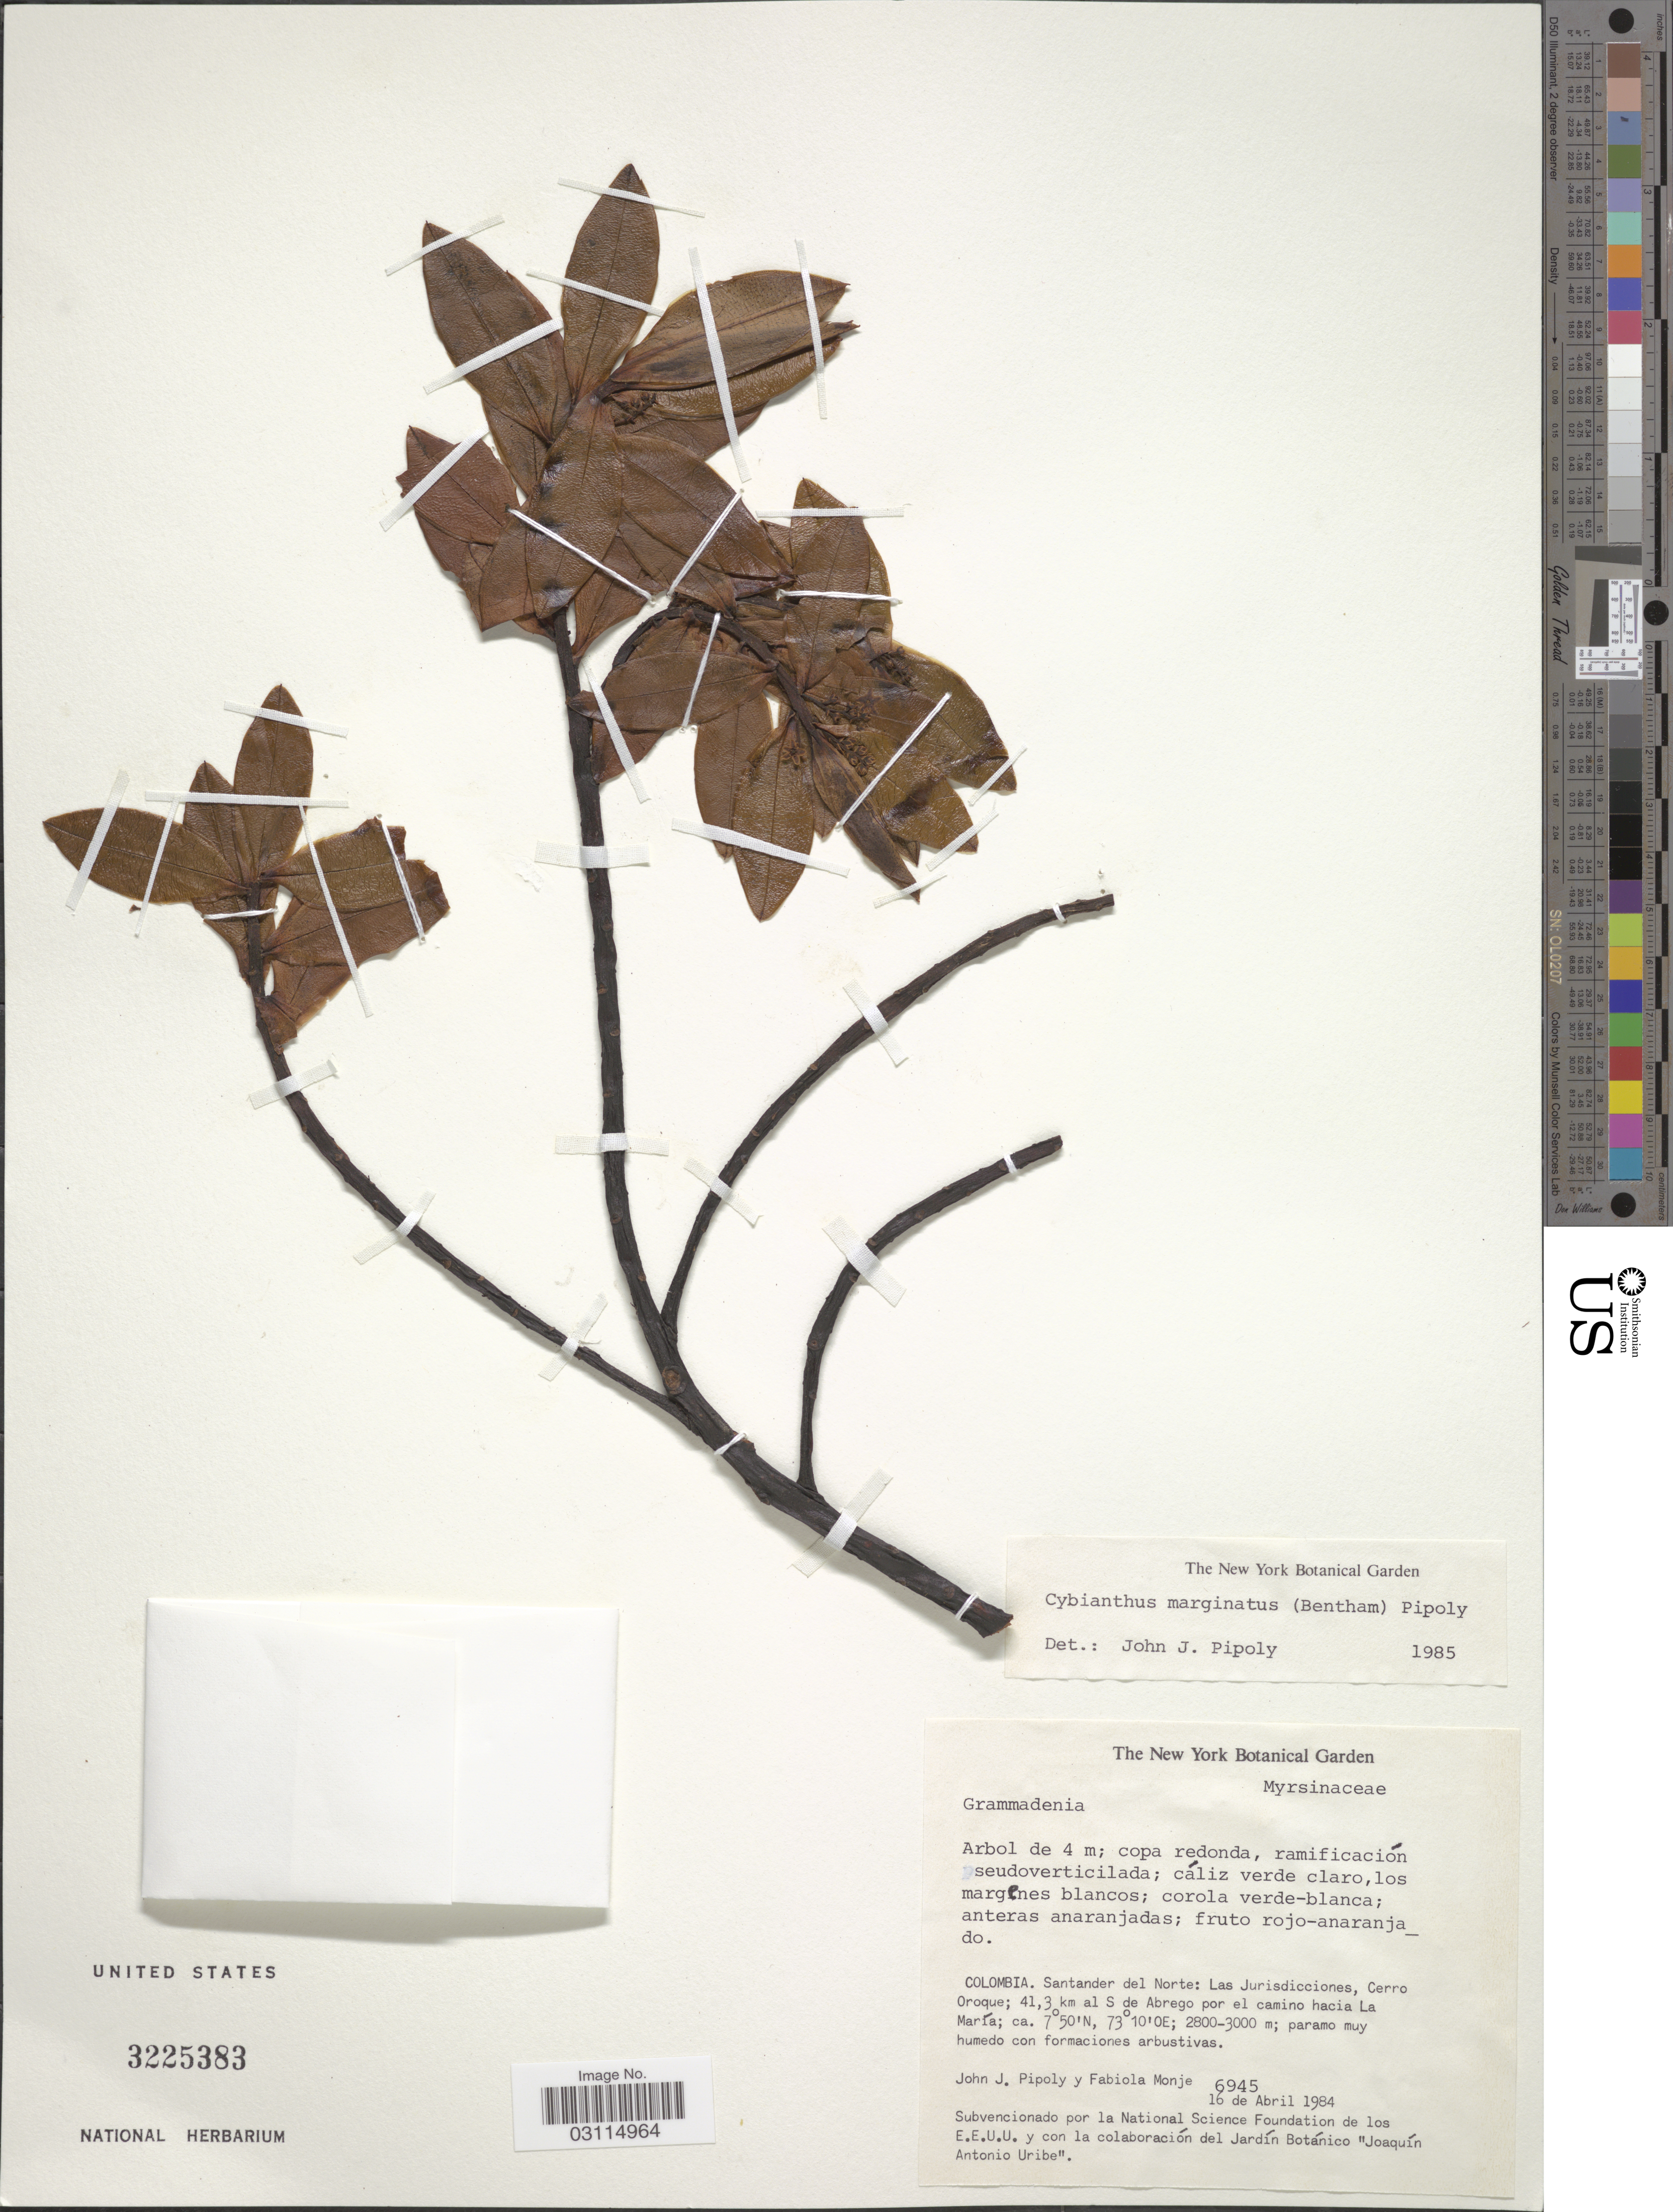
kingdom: Plantae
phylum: Tracheophyta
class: Magnoliopsida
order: Ericales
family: Primulaceae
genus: Cybianthus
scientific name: Cybianthus marginatus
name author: (Benth.) Pipoly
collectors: J. J. Pipoly & F. Monje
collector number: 6945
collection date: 1984-04-16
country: Colombia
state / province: Norte de Santander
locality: Santander del Norte: Las Jurisdicciones, Cerro Oroque; 41.3 km al S de Abrego por el camino hacia La María.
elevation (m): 2800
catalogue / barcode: US 3225383